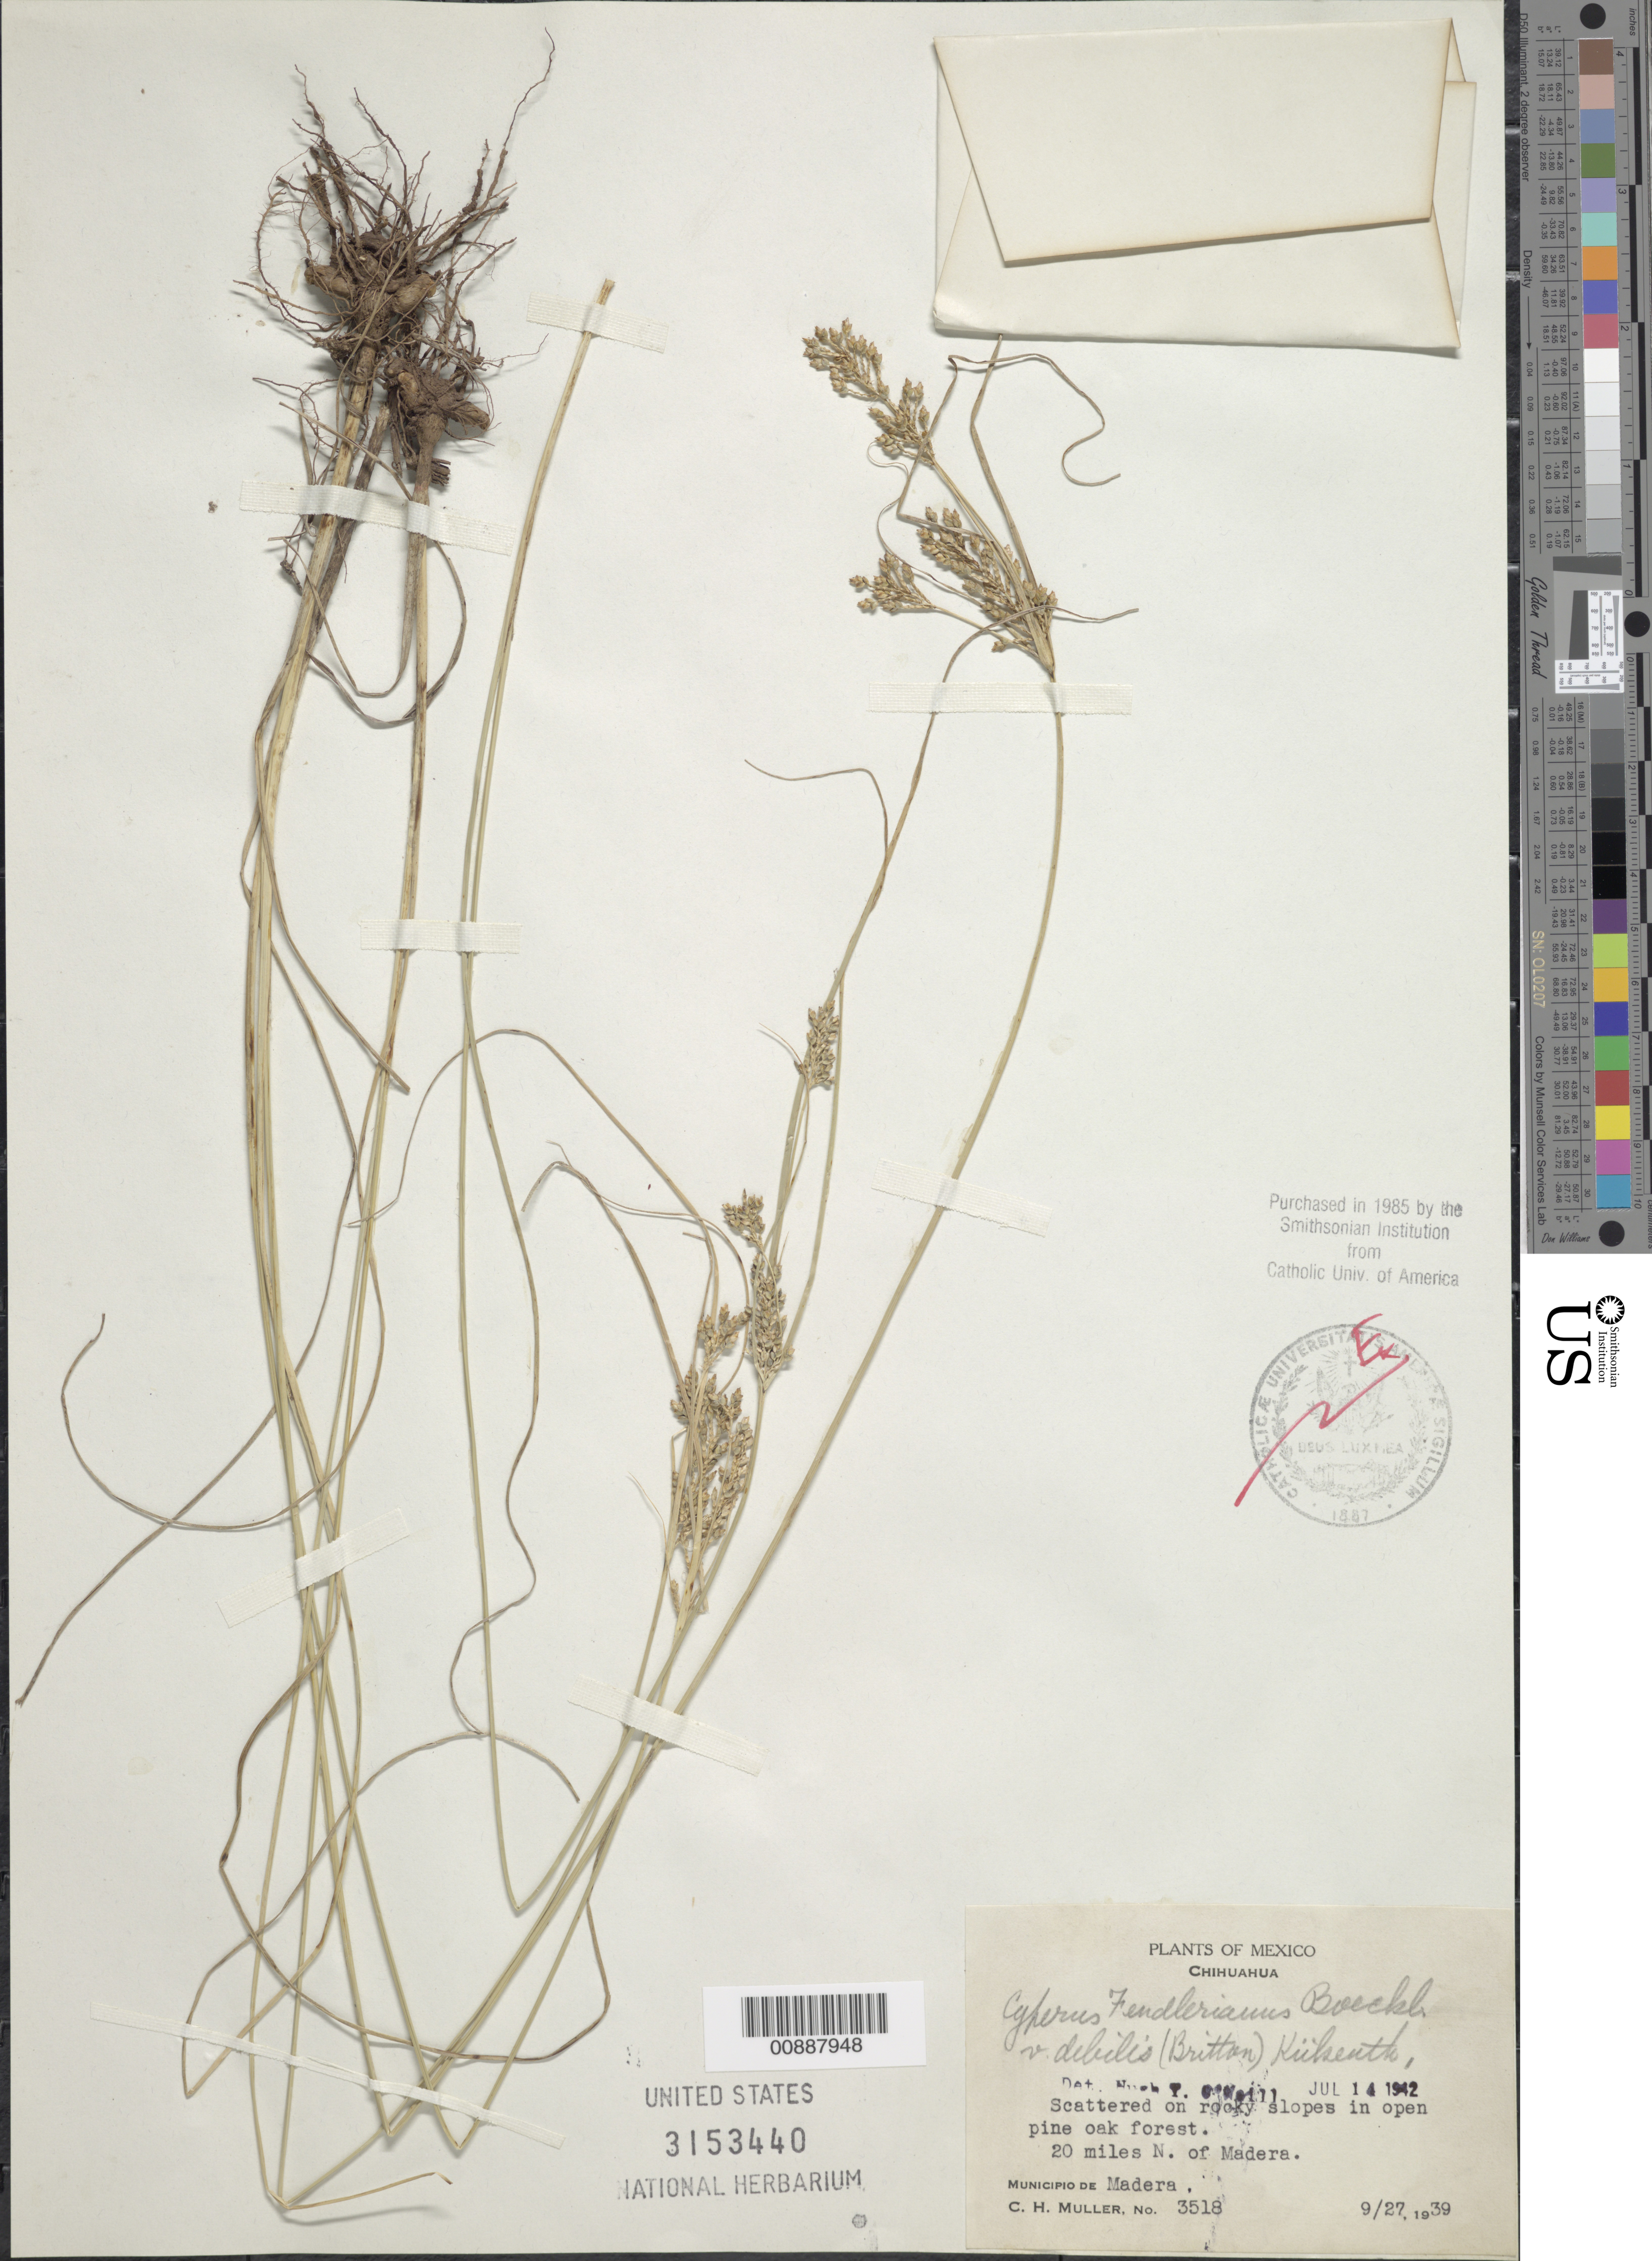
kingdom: Plantae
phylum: Tracheophyta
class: Liliopsida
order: Poales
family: Cyperaceae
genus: Cyperus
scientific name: Cyperus fendlerianus var. debilis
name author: (Britton) Kük.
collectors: C. H. Muller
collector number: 3518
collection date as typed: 27 Sep 1939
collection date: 1939-09-27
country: Mexico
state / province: Chihuahua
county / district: Madera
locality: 20 miles N of Madera, Chihuahua.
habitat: Scattered on rocky slopes in open pine oak forest.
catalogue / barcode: US 3153440